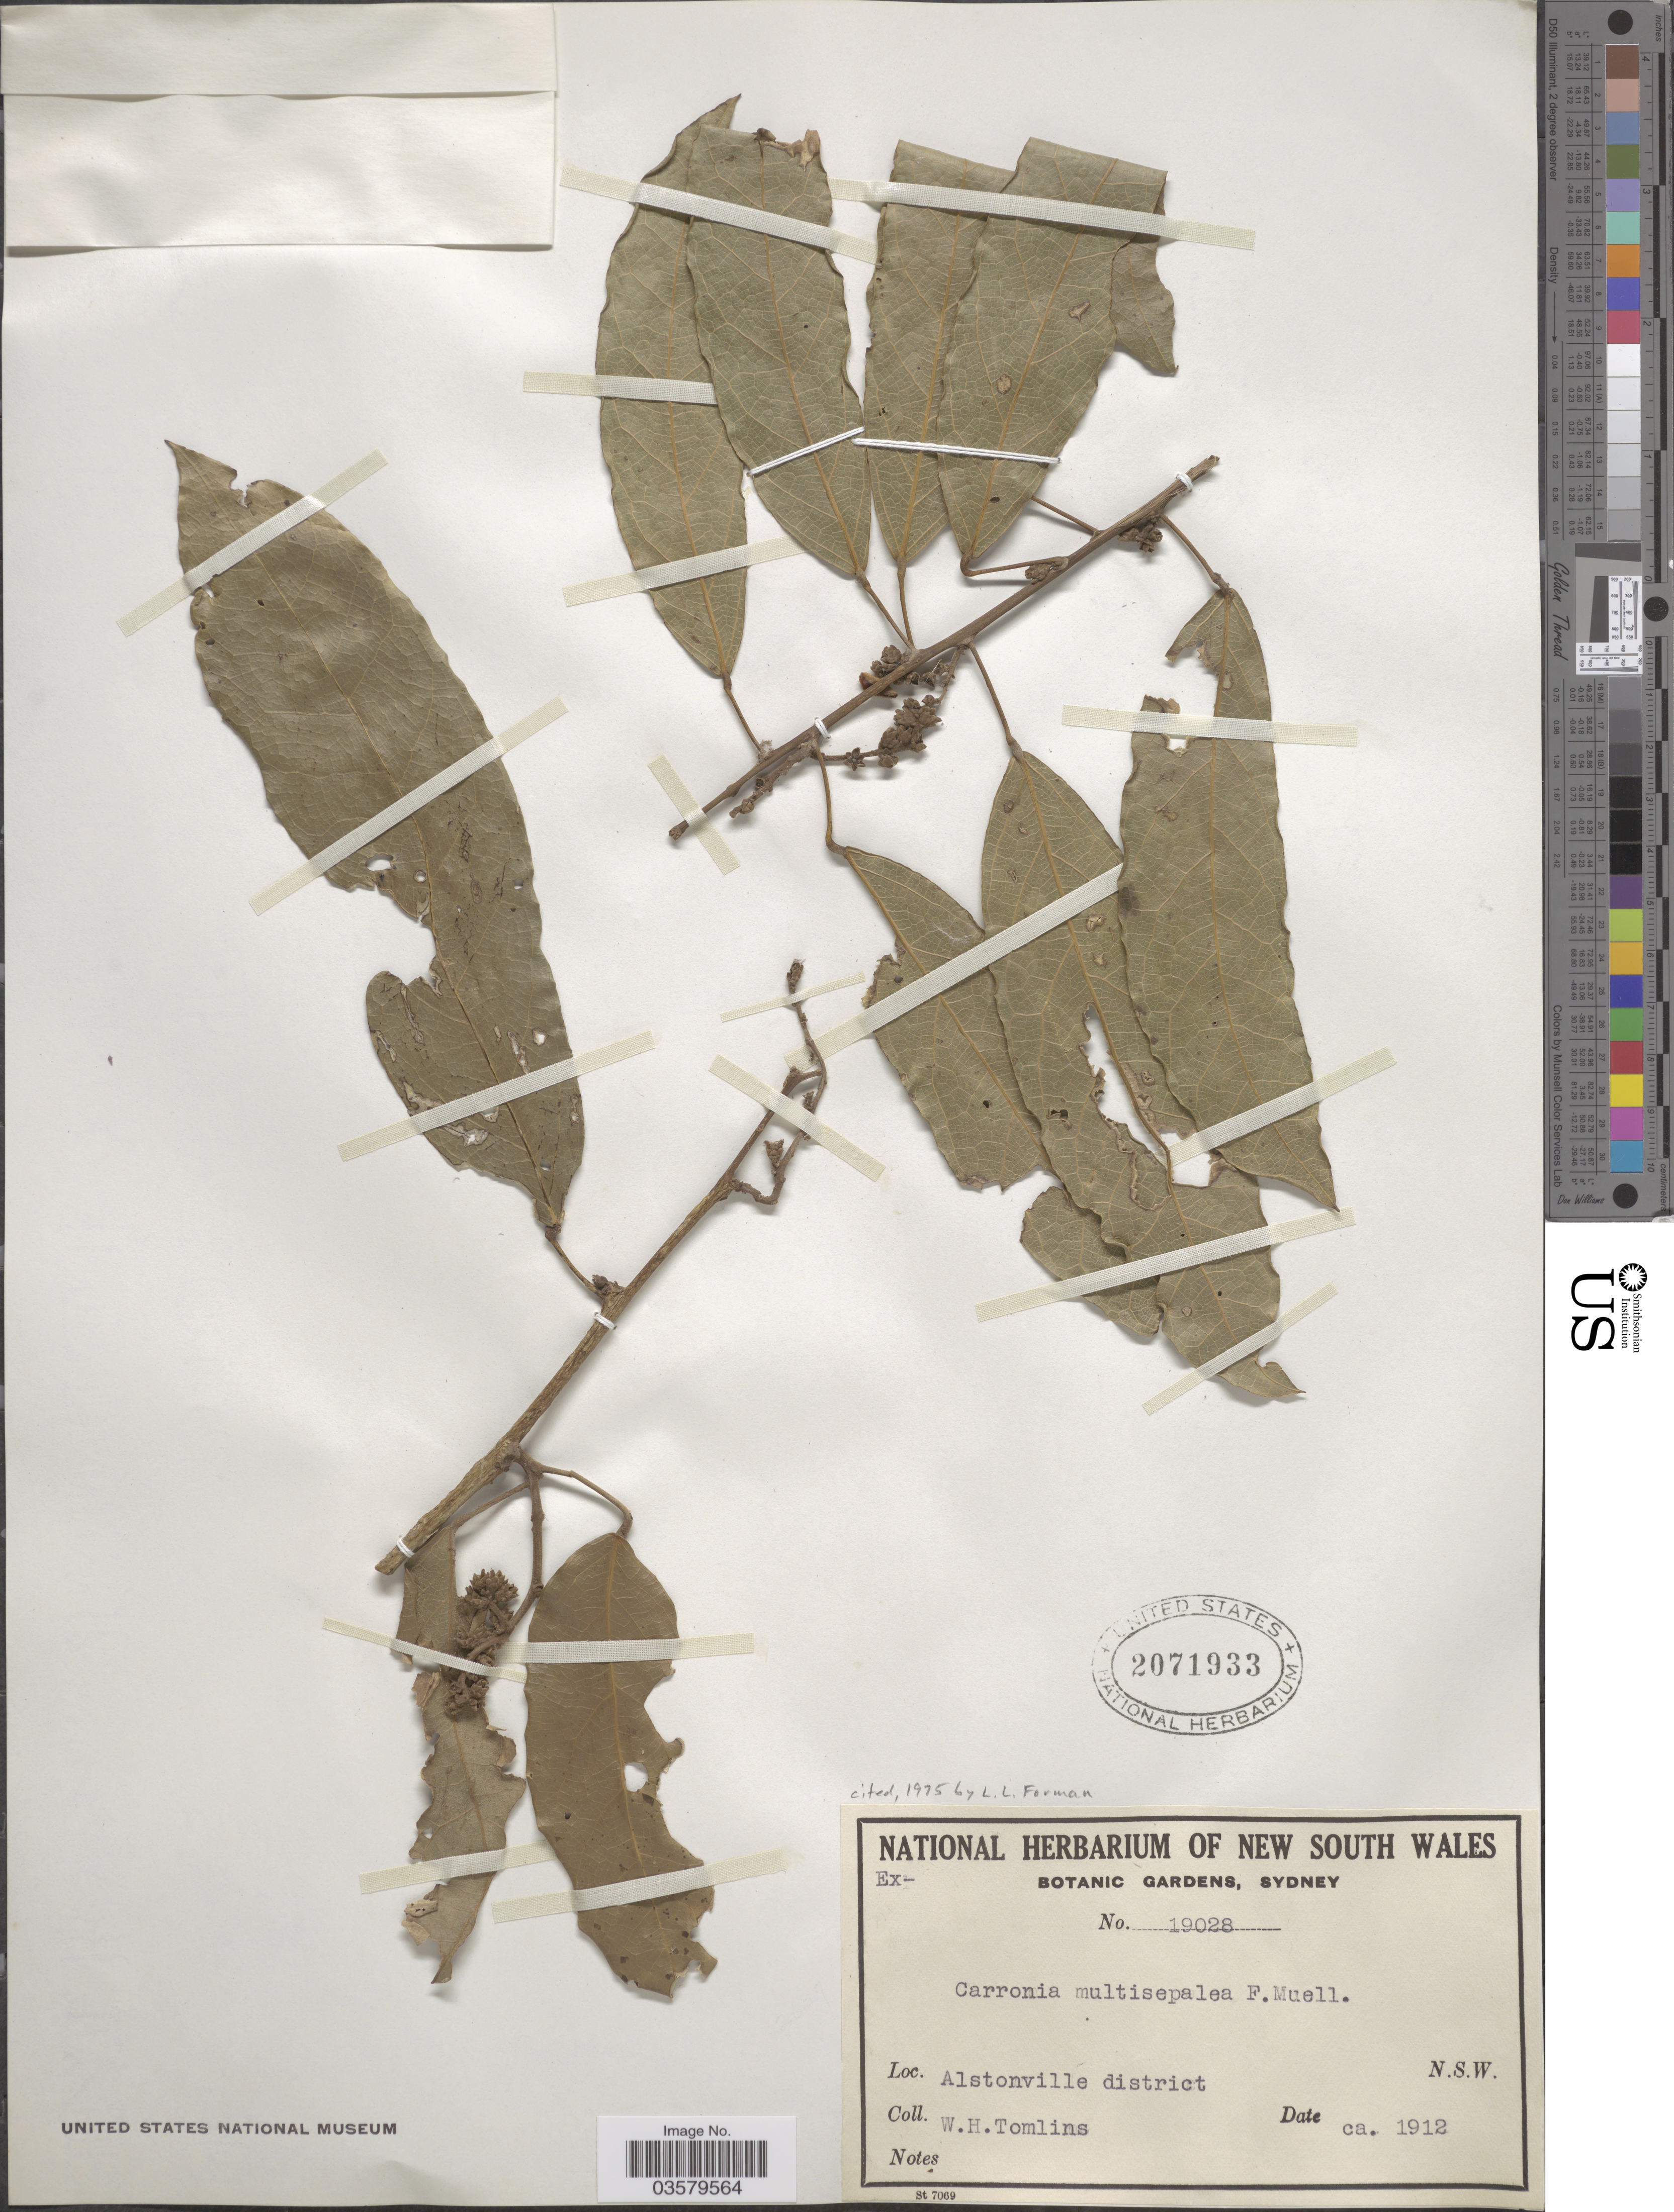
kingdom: Plantae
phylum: Tracheophyta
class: Magnoliopsida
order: Ranunculales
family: Menispermaceae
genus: Carronia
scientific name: Carronia multisepalea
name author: F. Muell.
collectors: W. Tomlins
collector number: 19028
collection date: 1912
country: Australia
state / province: New South Wales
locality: Alstonville district.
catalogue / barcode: US 2071933